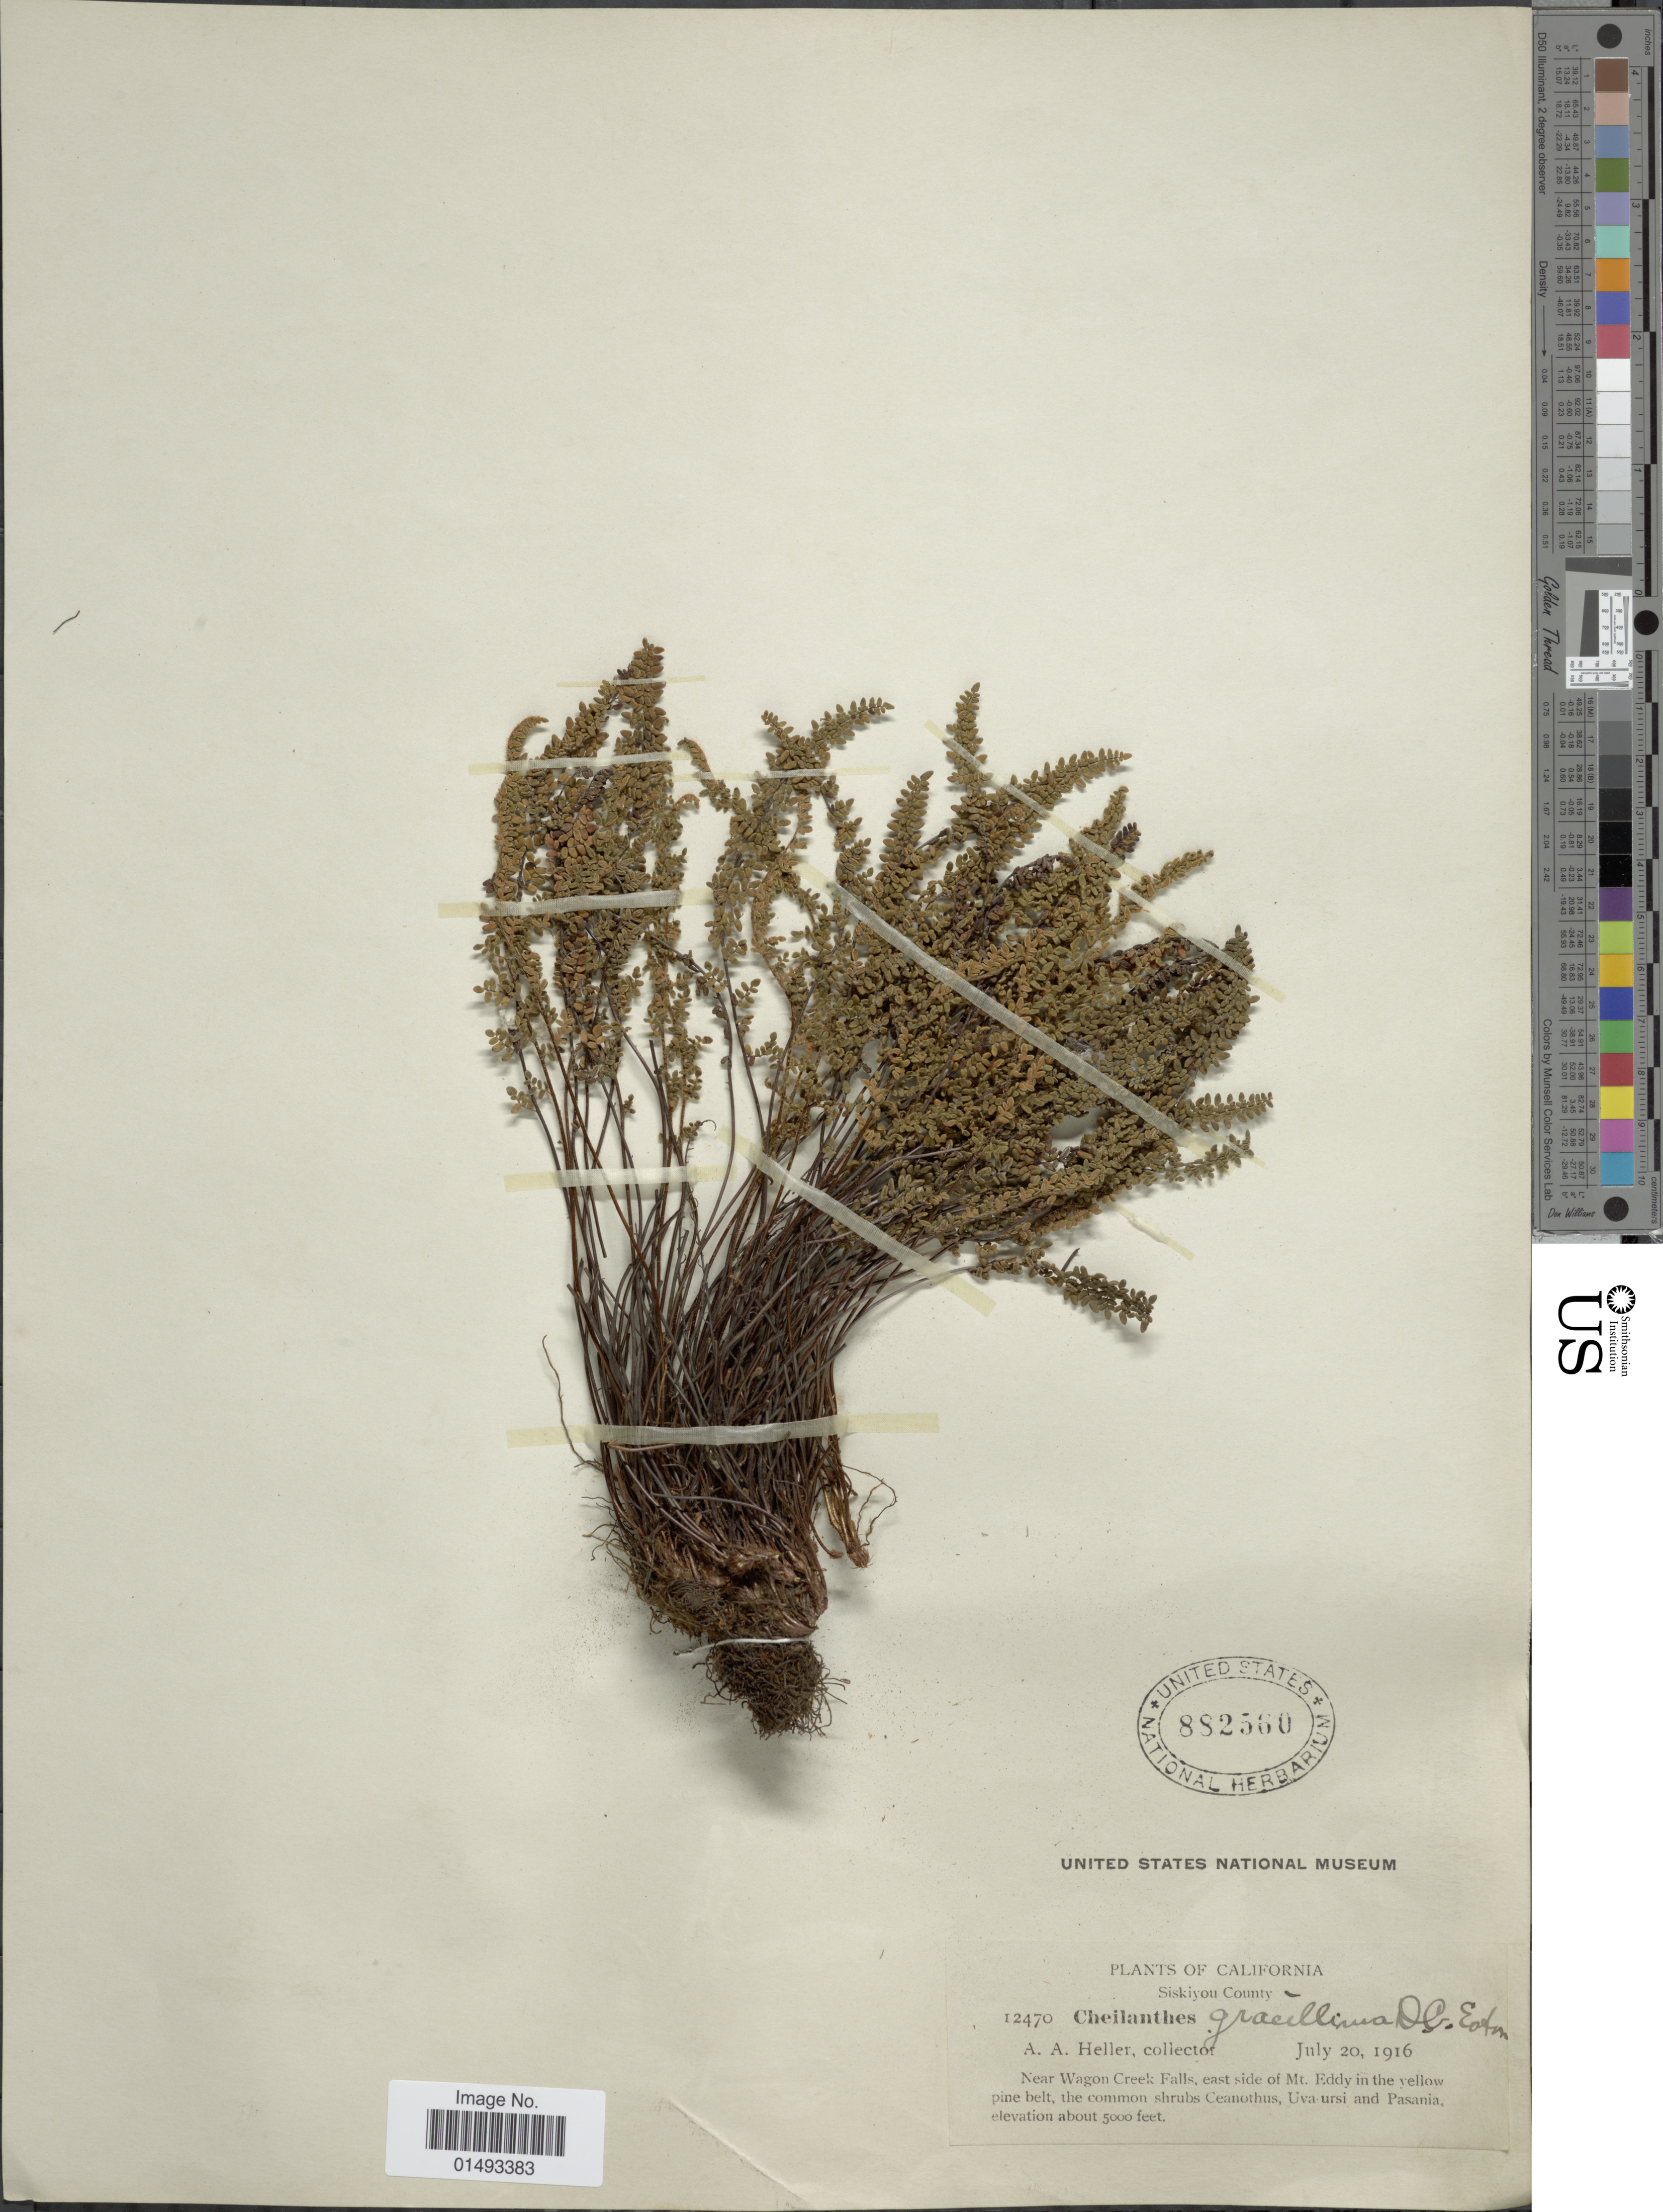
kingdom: Plantae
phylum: Tracheophyta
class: Polypodiopsida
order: Polypodiales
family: Pteridaceae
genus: Myriopteris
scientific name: Myriopteris gracillima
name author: (D.C. Eaton) J. Sm.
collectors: A. A. Heller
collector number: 1470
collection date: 1916-07-20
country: United States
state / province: California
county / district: Siskiyou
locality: Plants of California, Siskiyou County, Near Wagon Creek Falls, east side of Mt. Eddy in the yellow pine belt, the common shrubs Ceanothus, Uva ursi and Pasania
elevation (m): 1524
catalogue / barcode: US 882560